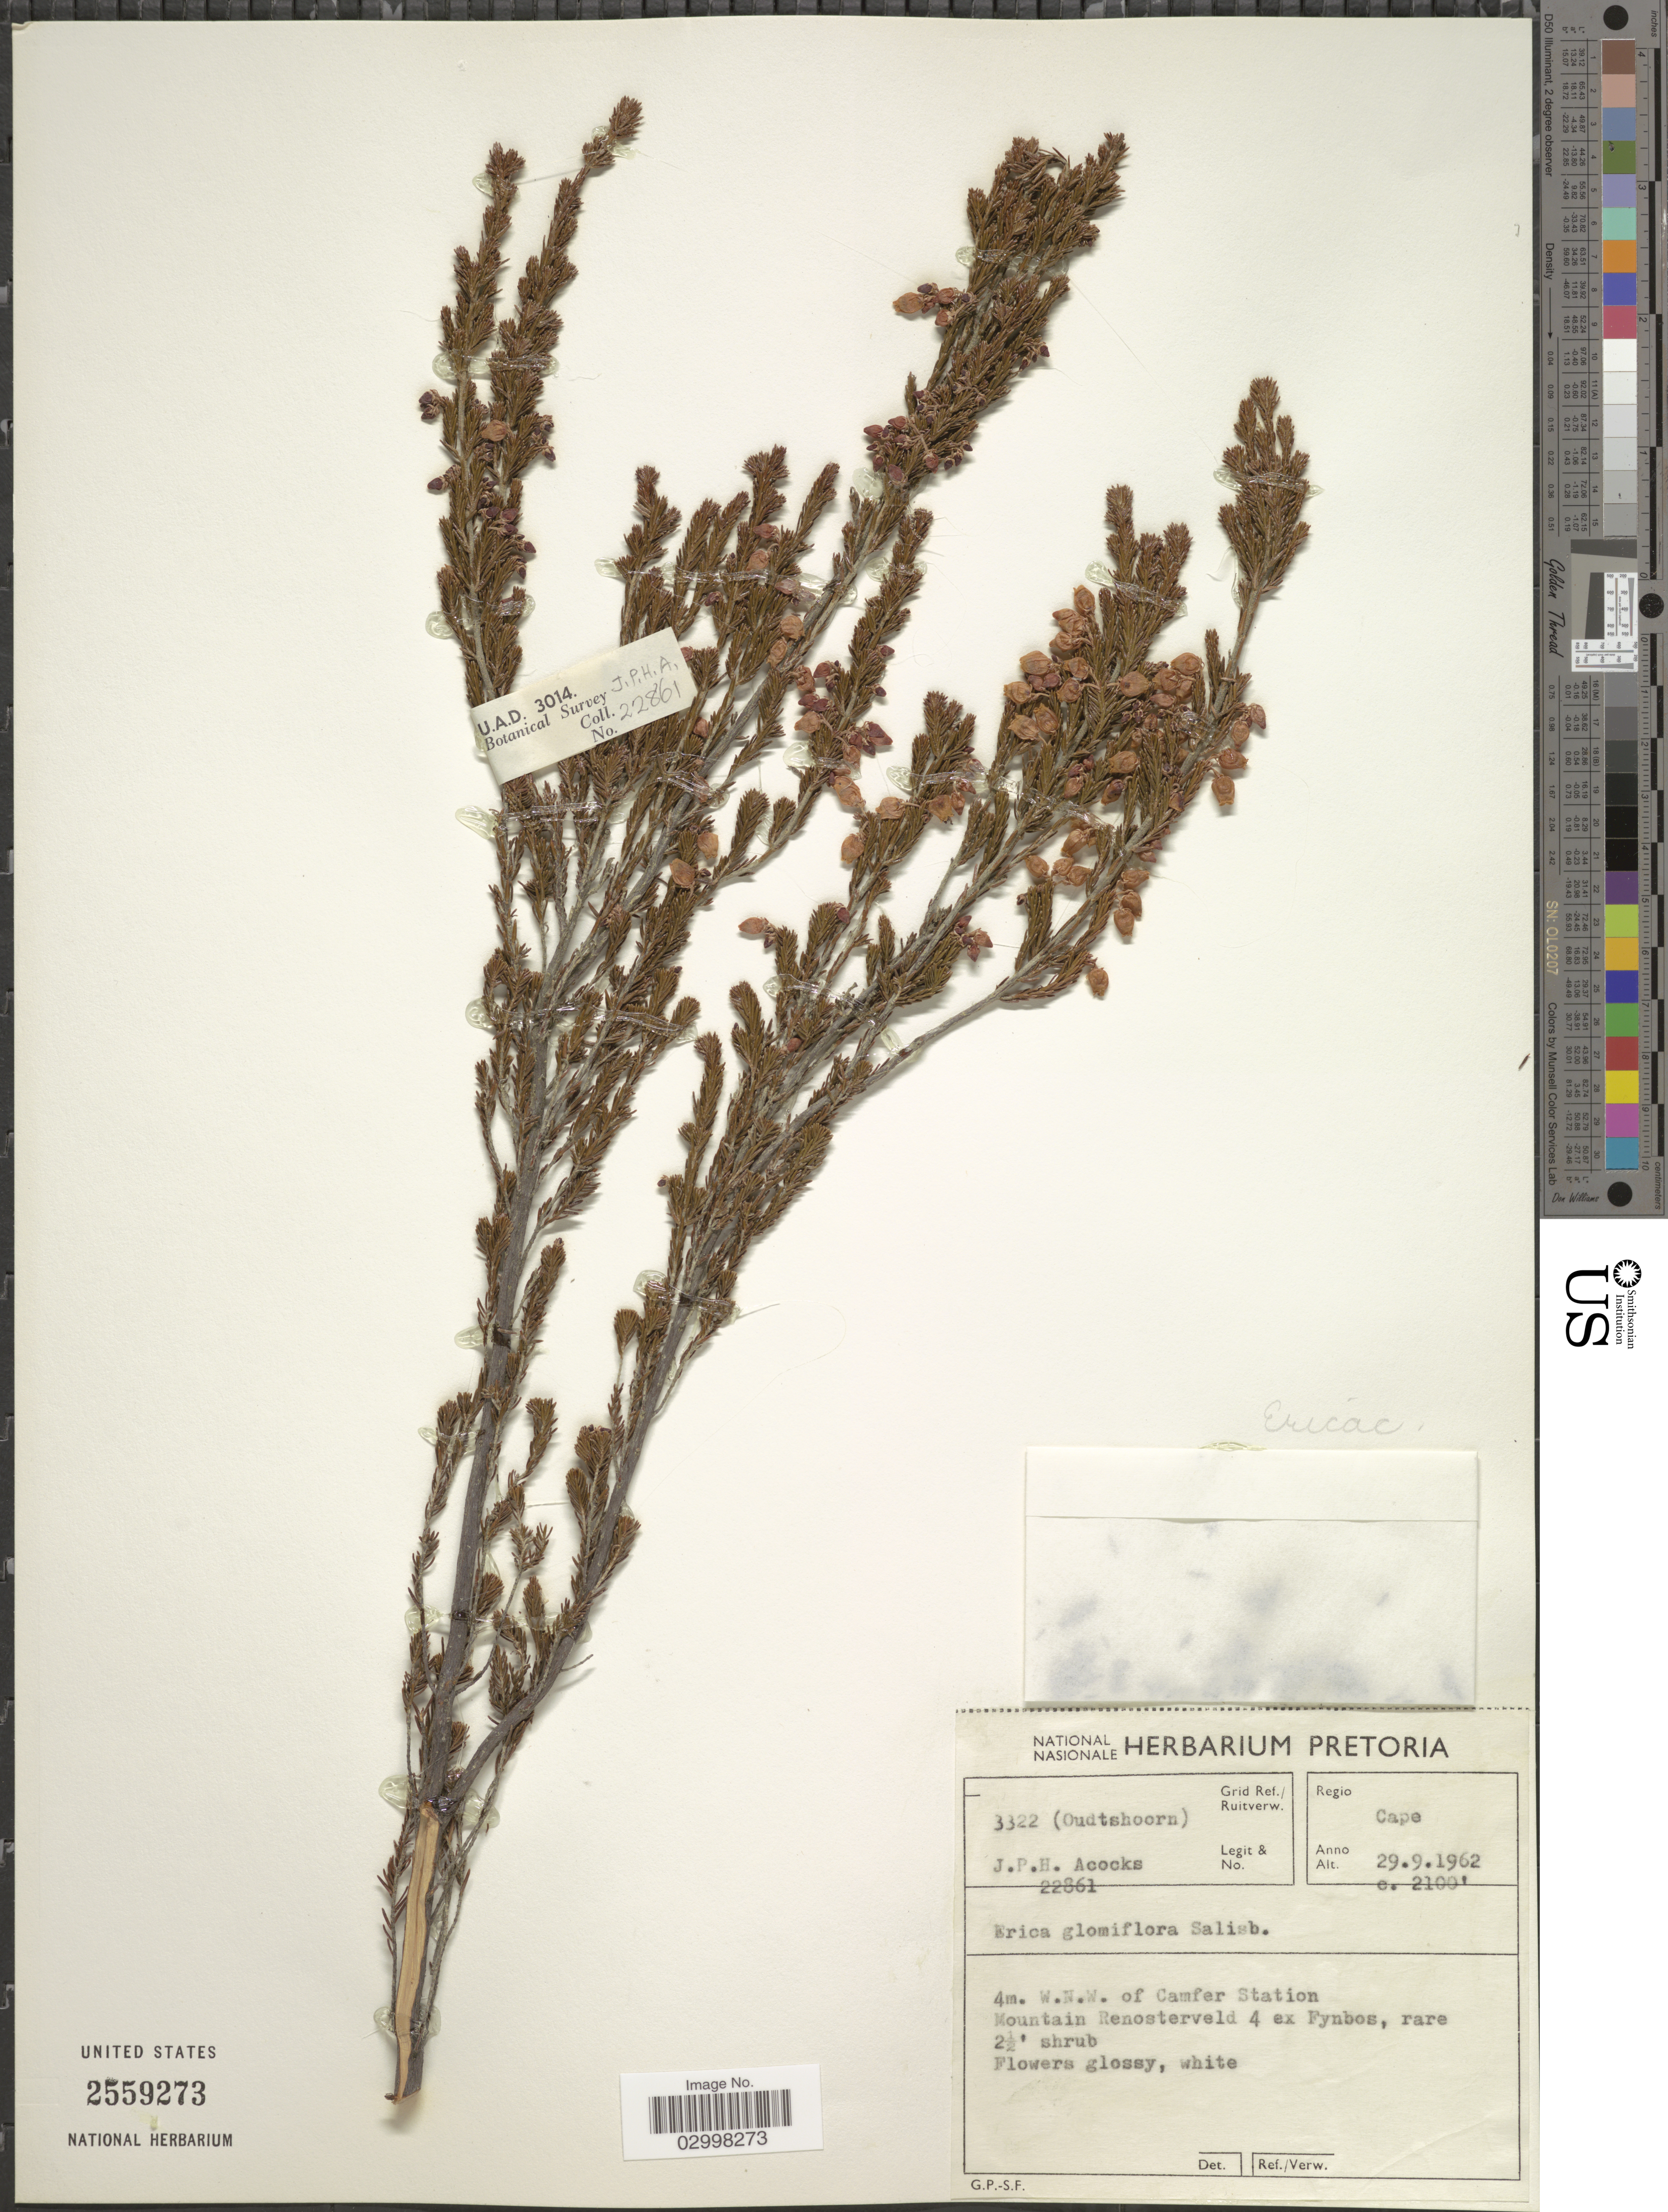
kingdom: Plantae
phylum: Tracheophyta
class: Magnoliopsida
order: Ericales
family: Ericaceae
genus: Erica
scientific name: Erica glomiflora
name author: Salisb.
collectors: J. P. Acocks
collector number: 22861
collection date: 1962-09-29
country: South Africa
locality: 3322 (Oudtshoorn) Grid Ref./ Ruiterverw. Regio Cape. 4m W.N.W. of Camer Station Mountain Renosterveld.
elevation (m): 640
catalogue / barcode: US 2559273